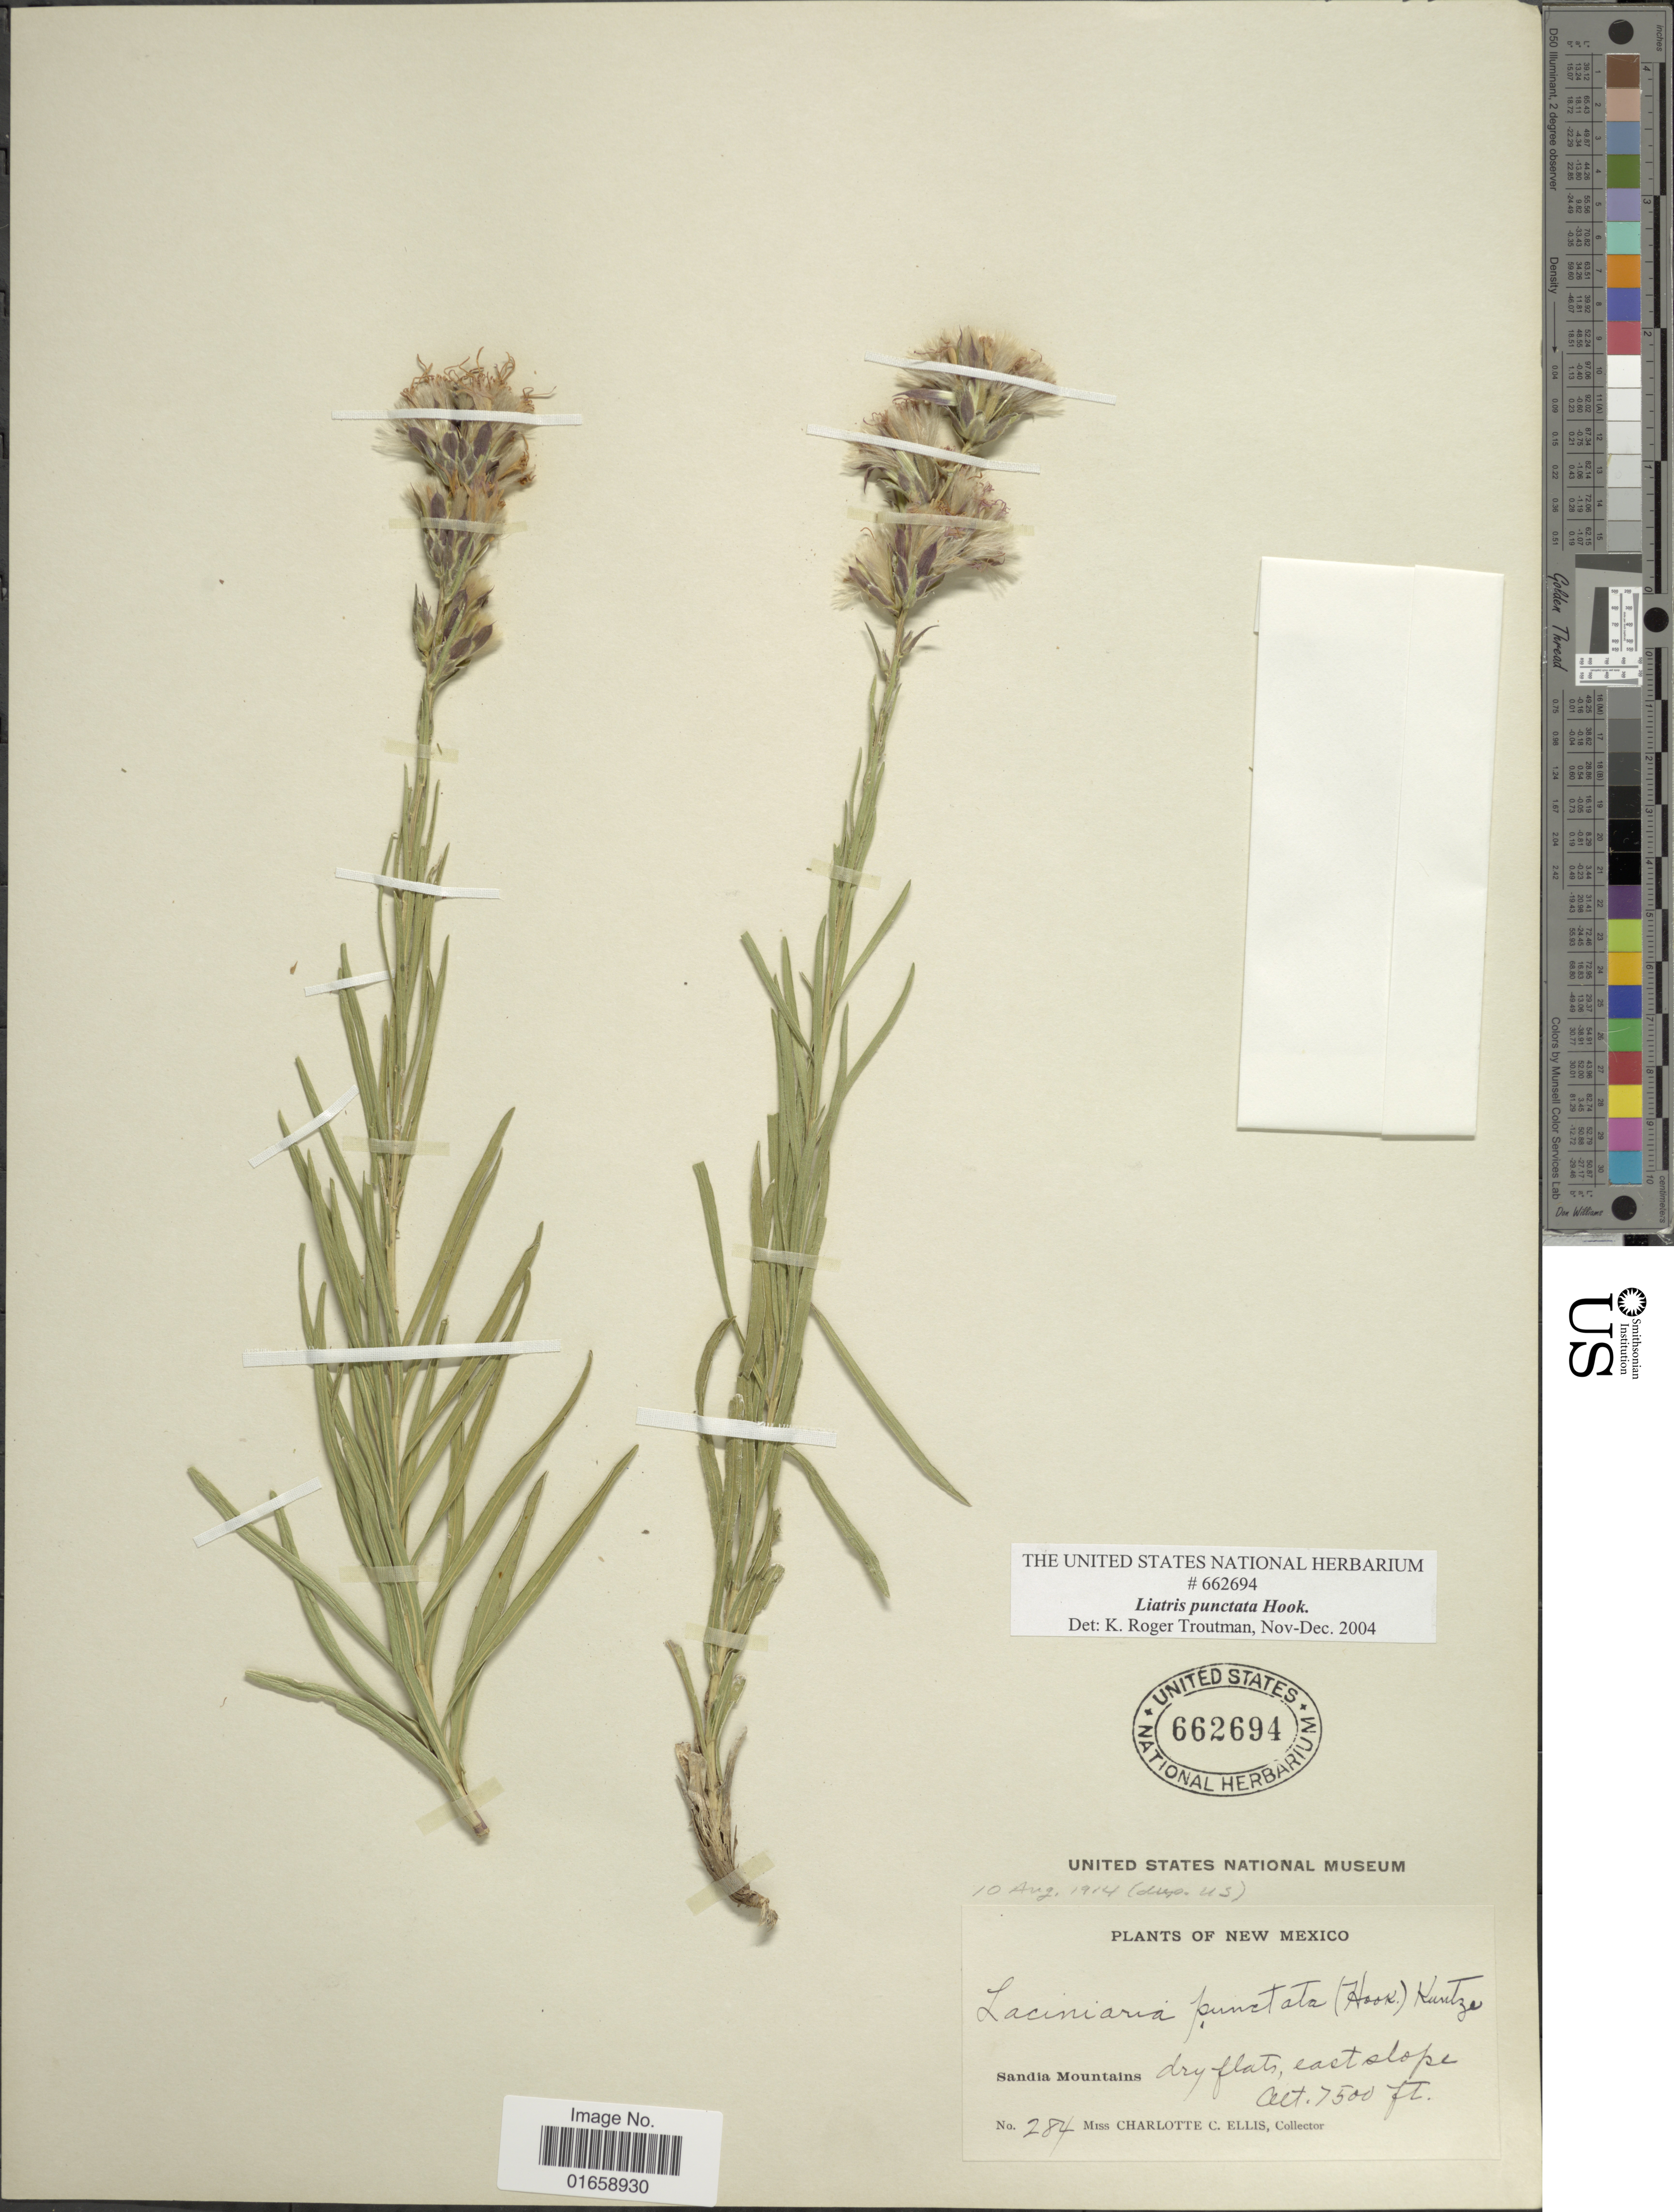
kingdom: Plantae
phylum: Tracheophyta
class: Magnoliopsida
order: Asterales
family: Asteraceae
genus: Liatris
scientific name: Liatris punctata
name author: Hook.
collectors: C. C. Ellis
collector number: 284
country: United States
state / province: New Mexico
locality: Sandia Mountains, dry flat, east slope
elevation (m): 2286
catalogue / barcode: US 662694